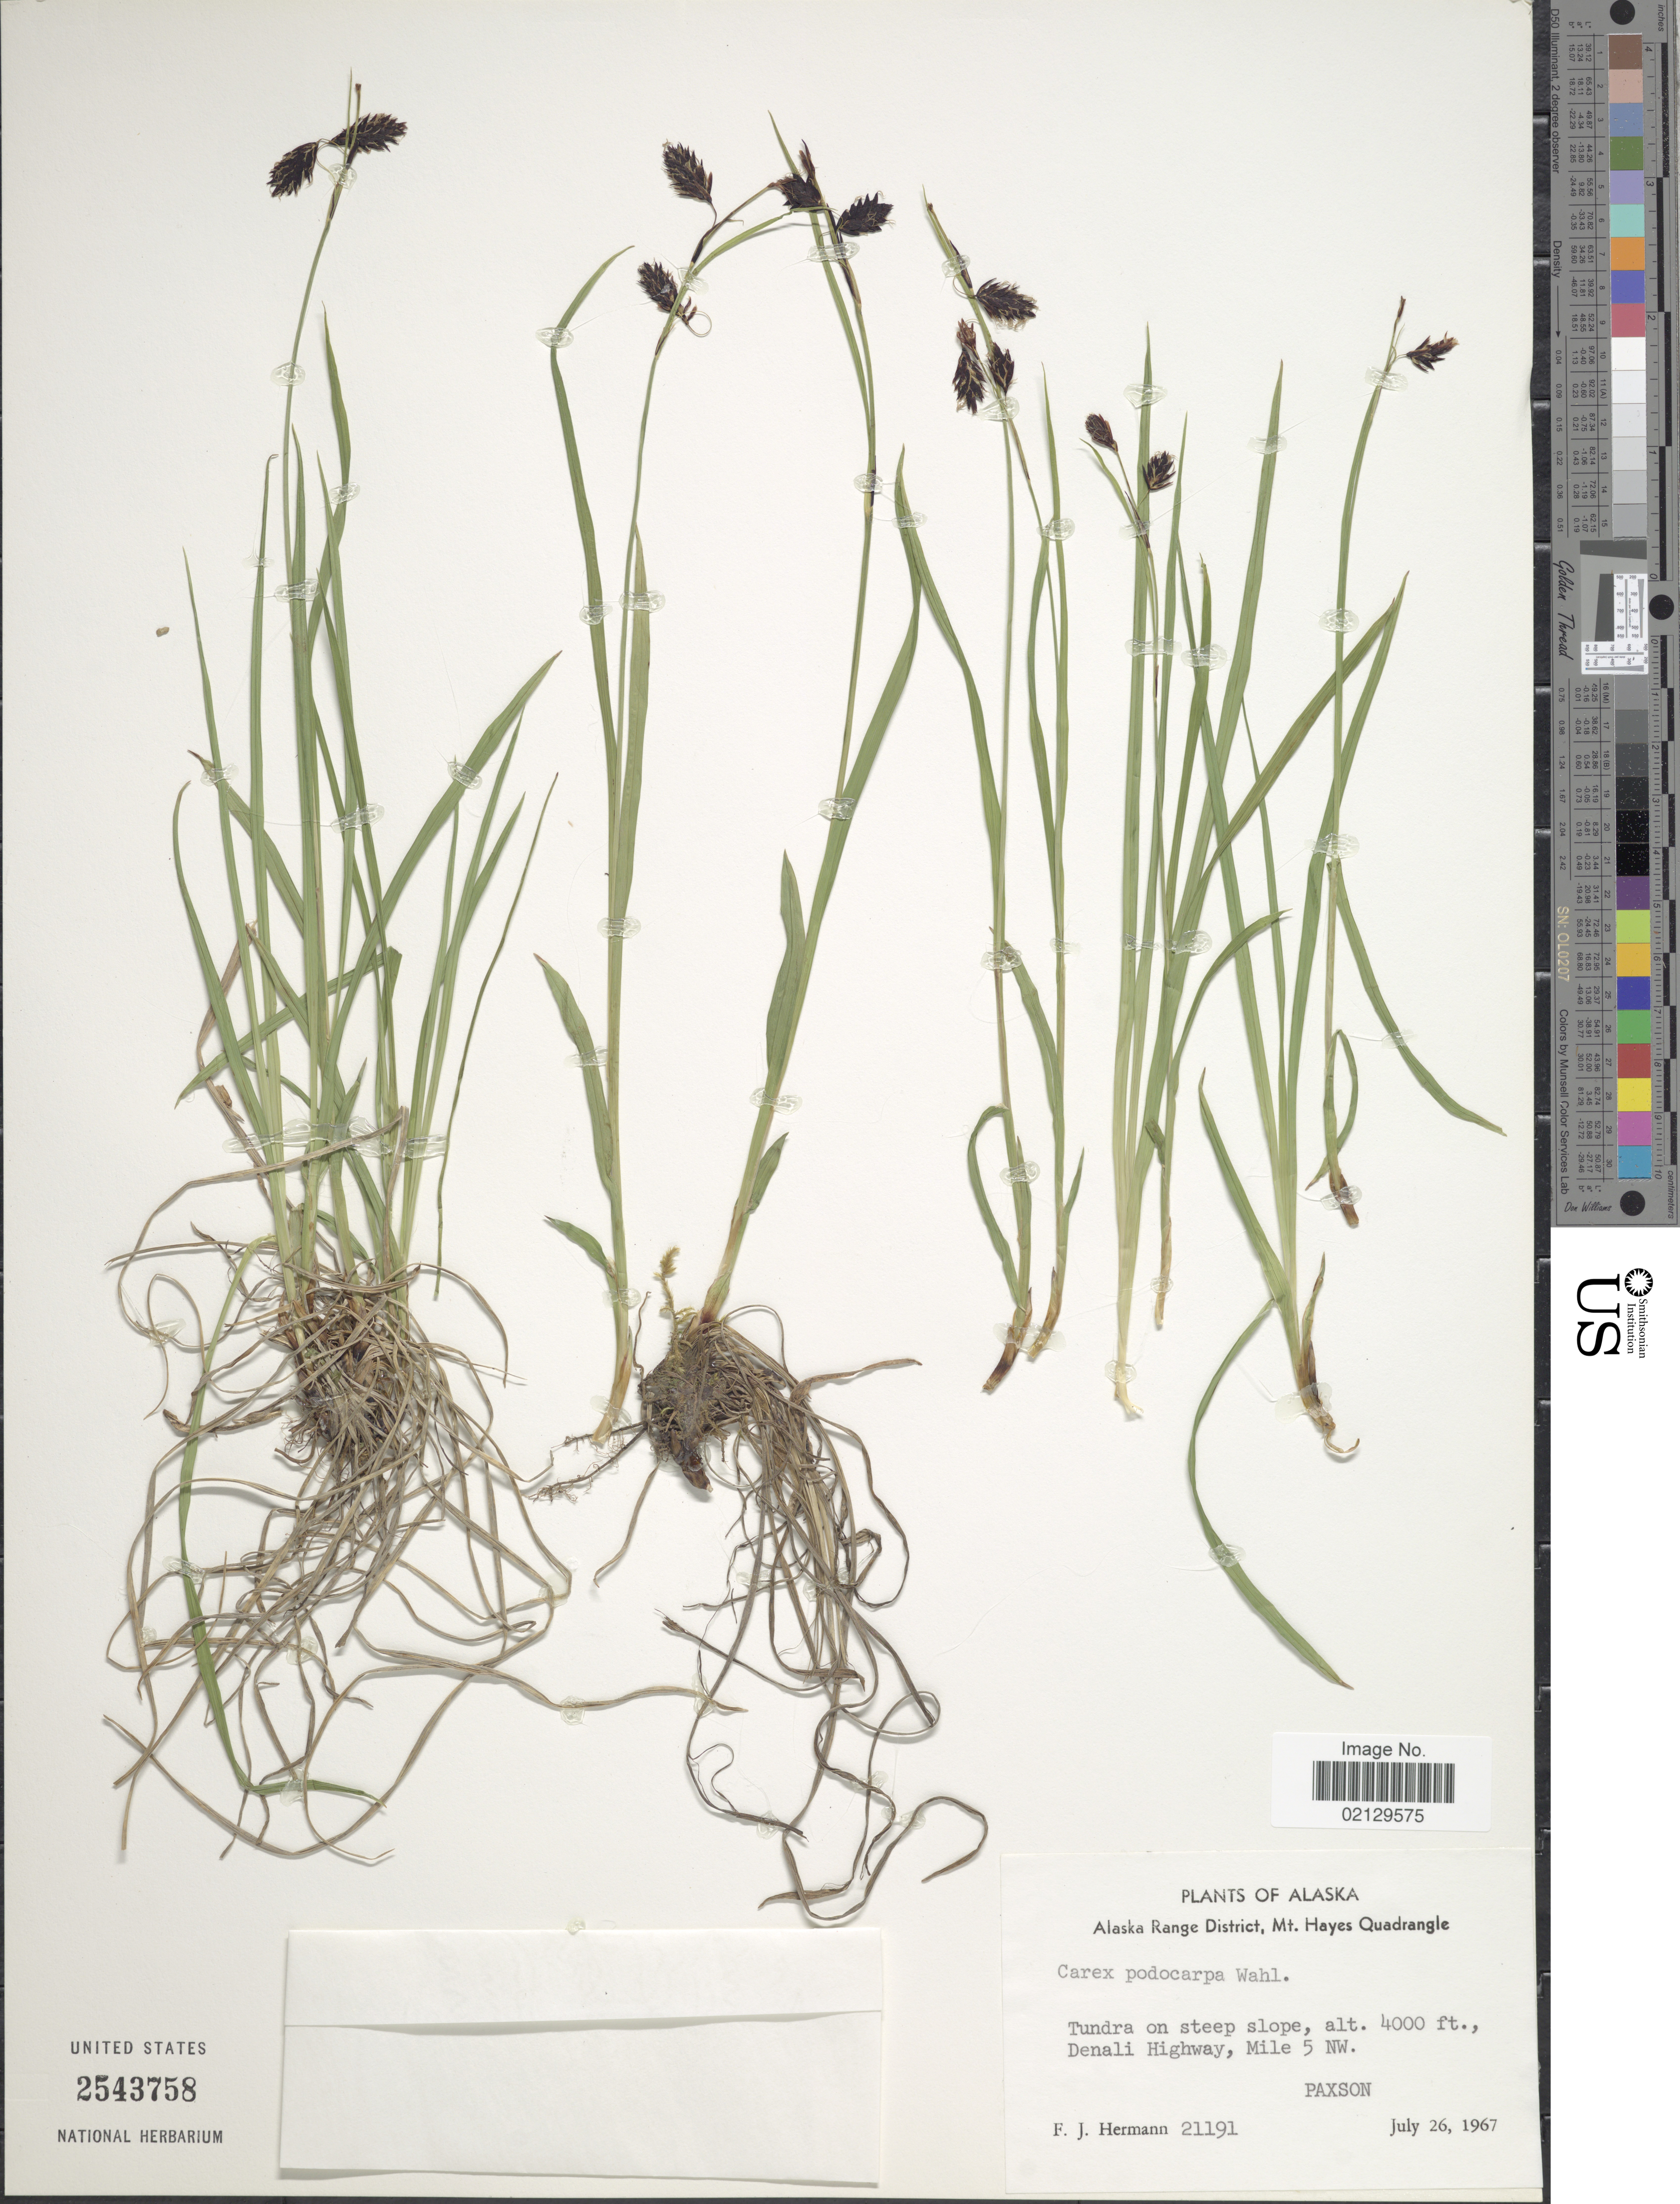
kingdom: Plantae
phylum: Tracheophyta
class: Liliopsida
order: Poales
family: Cyperaceae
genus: Carex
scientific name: Carex podocarpa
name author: R. Br.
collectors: F. J. Hermann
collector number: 21191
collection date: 1967-07-26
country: United States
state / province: Alaska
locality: Alaska, Alaska Range District, Mt. Hayes Quadrangle. Tundra on steep slope, Denali Highway, Mile 5 NW. Paxson.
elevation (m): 1219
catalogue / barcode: US 2543758